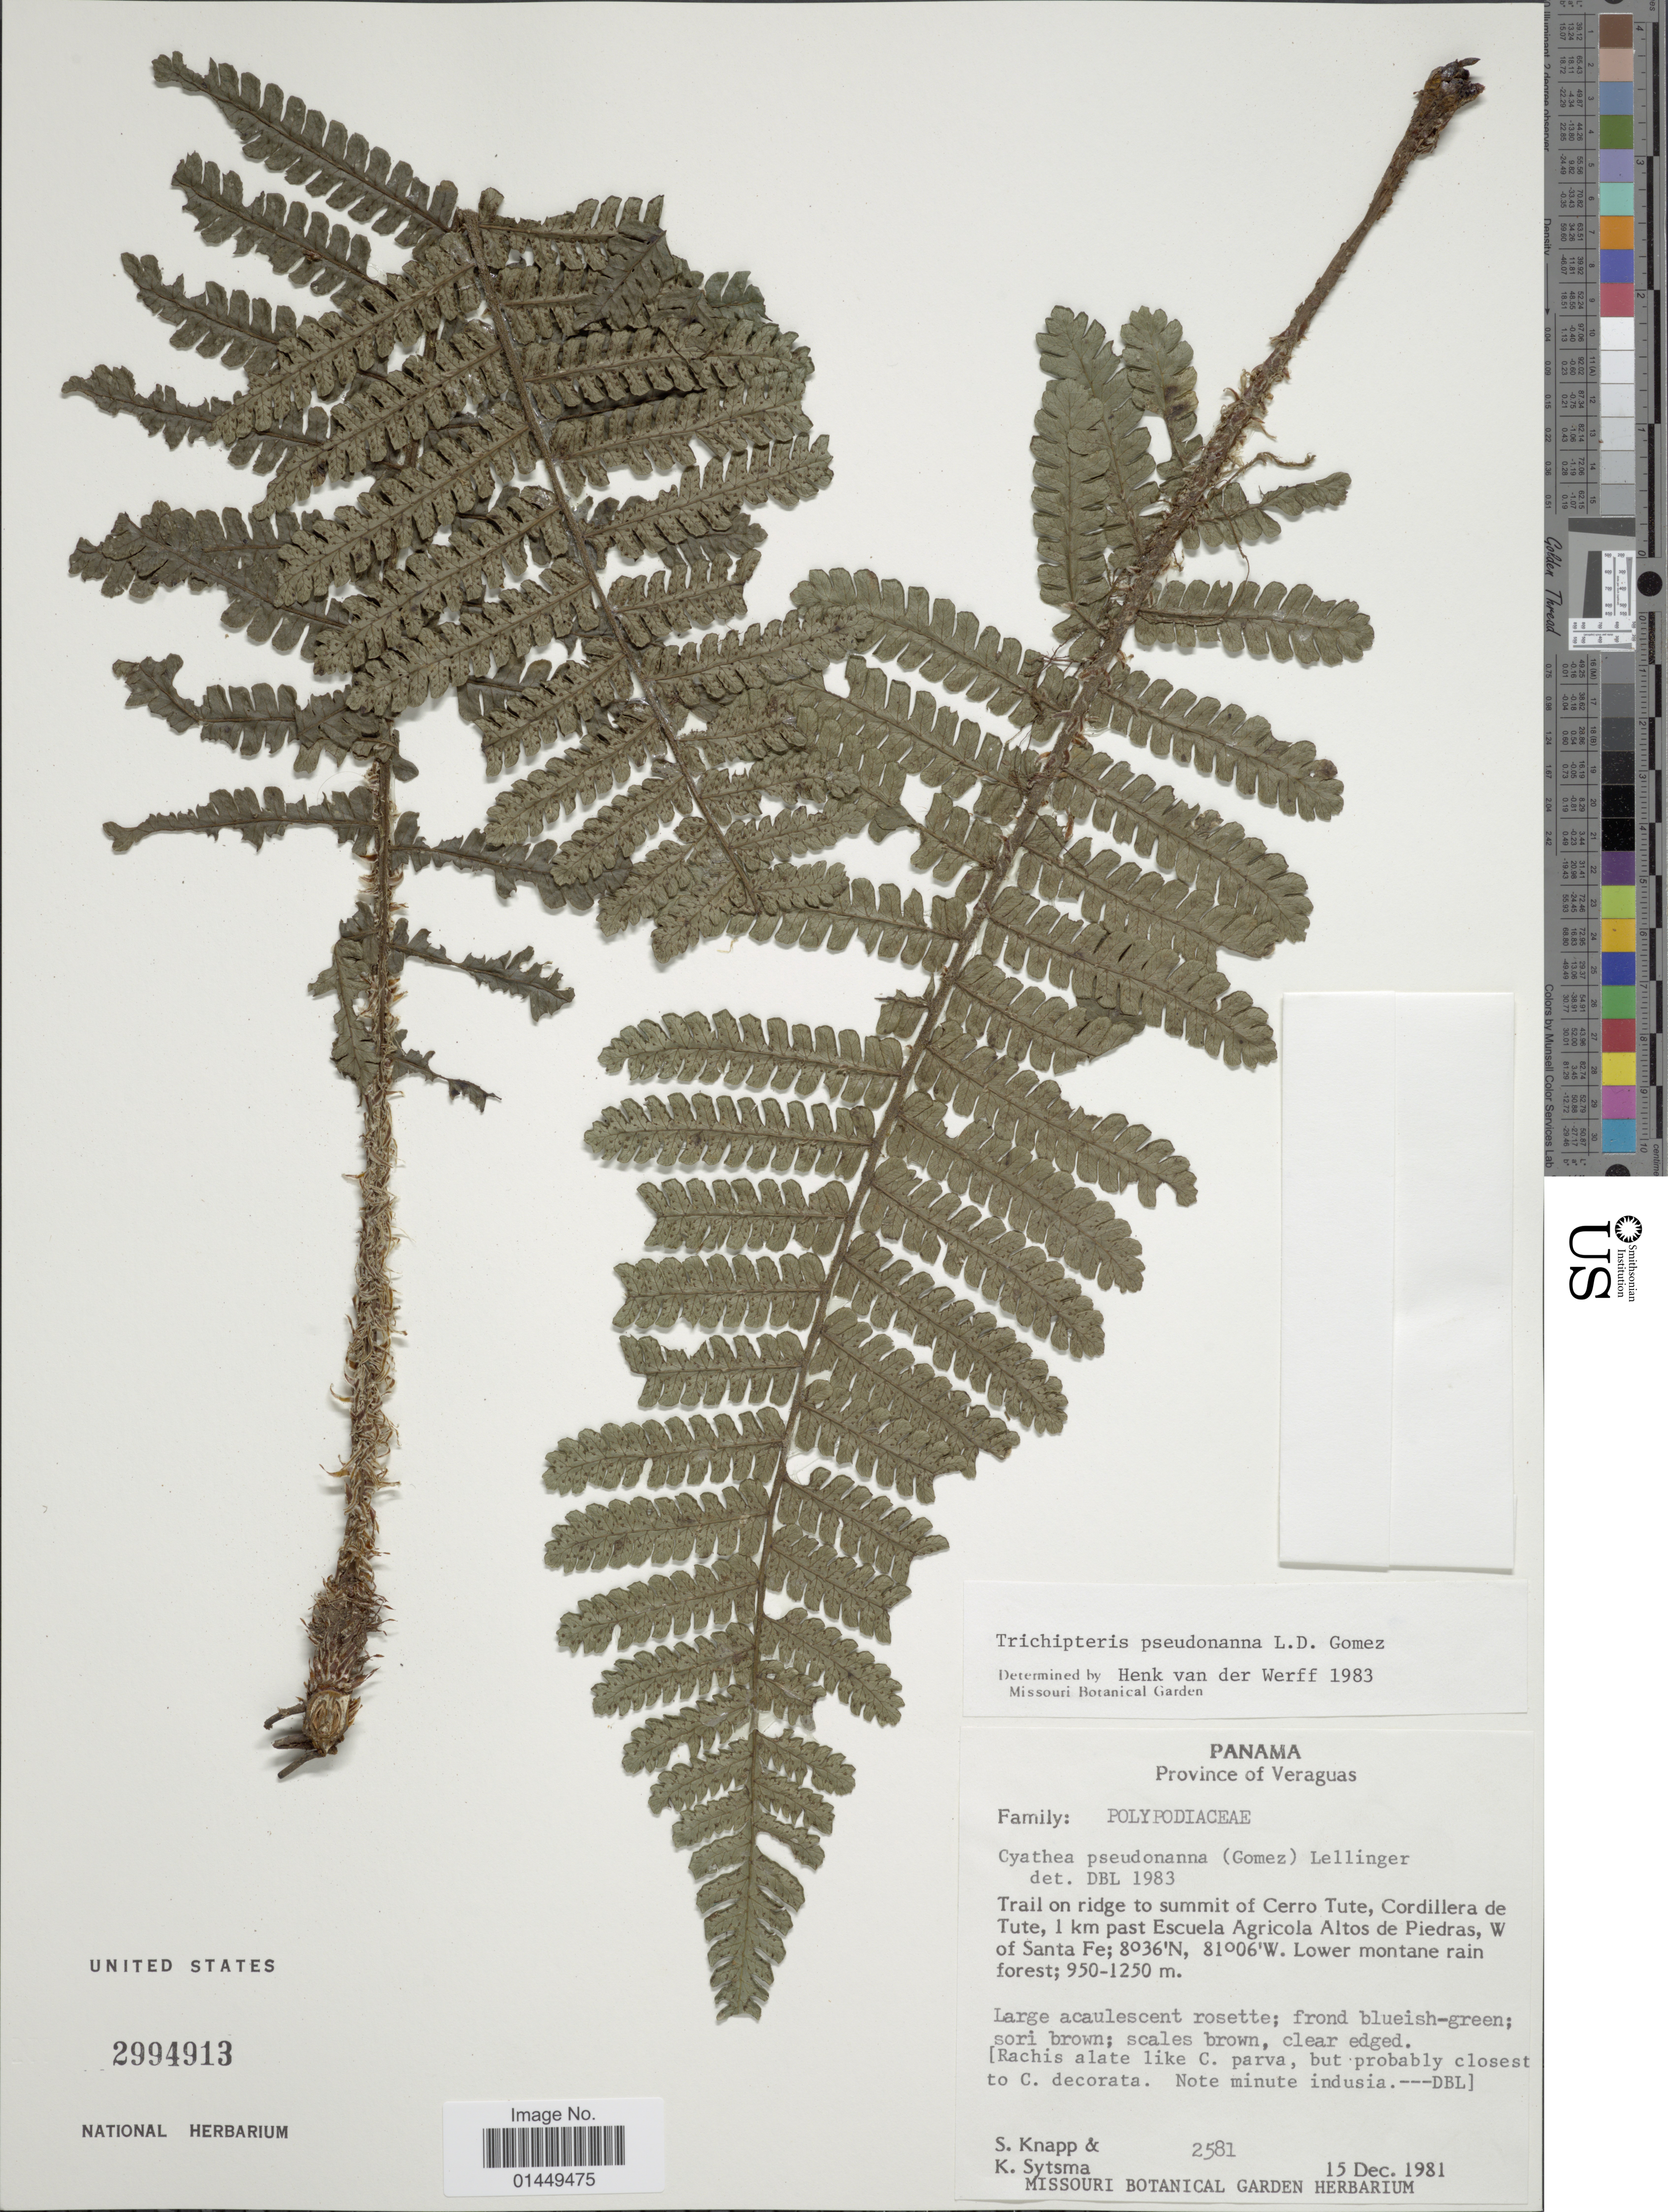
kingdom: Plantae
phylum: Tracheophyta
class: Polypodiopsida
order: Cyatheales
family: Cyatheaceae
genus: Cyathea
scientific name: Cyathea pseudonanna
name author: (L.D. Gómez) Lellinger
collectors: S. Knapp & K. J. Sytsma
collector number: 2581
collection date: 1981-12-15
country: Panama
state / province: Veraguas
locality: Province of Veraguas, Trail on ridge to summit of Cerro Tute, Cordillera de Tute, 1 km past Escuela Agricola Altos de Piedras, W of Santa Fe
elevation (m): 950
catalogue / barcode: US 2994913